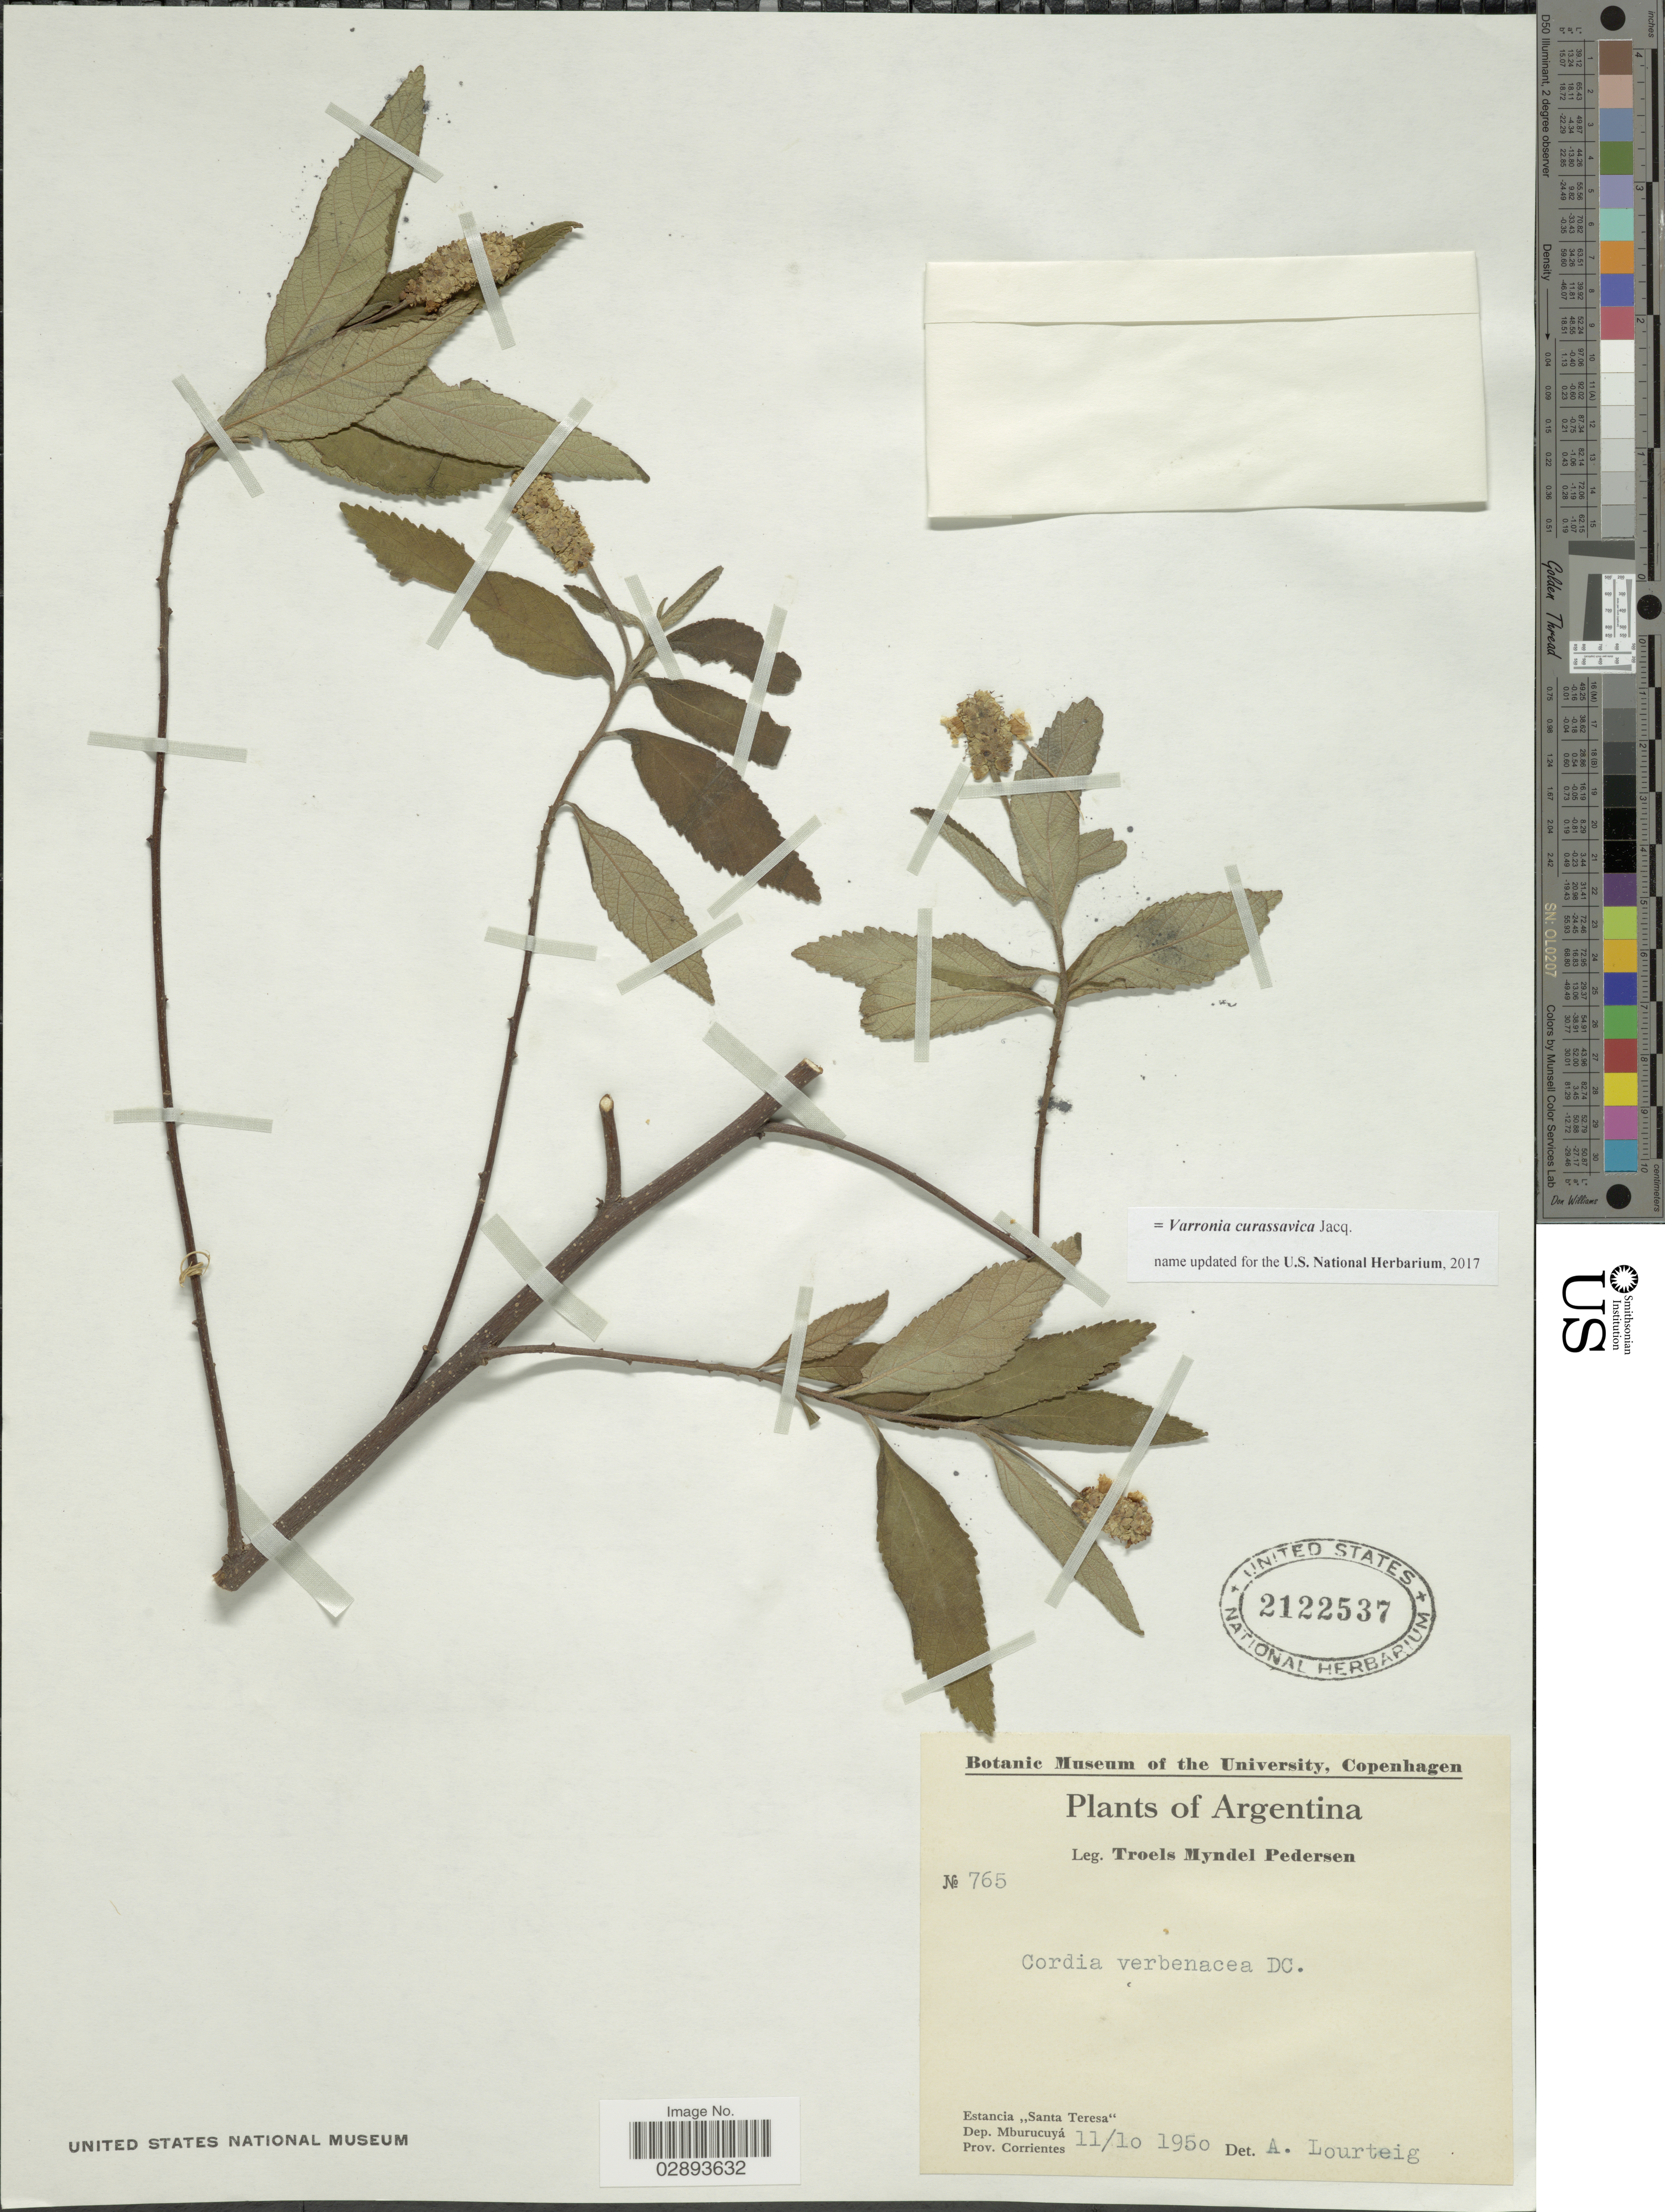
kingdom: Plantae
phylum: Tracheophyta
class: Magnoliopsida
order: Boraginales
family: Cordiaceae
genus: Varronia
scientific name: Varronia curassavica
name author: Jacq.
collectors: T. Pederson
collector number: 765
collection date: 1950-10-11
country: Argentina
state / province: Corrientes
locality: Estancia "Santa Teresa", Dep. Mburucuyá, Prov. Corrientes.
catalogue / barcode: US 2122537